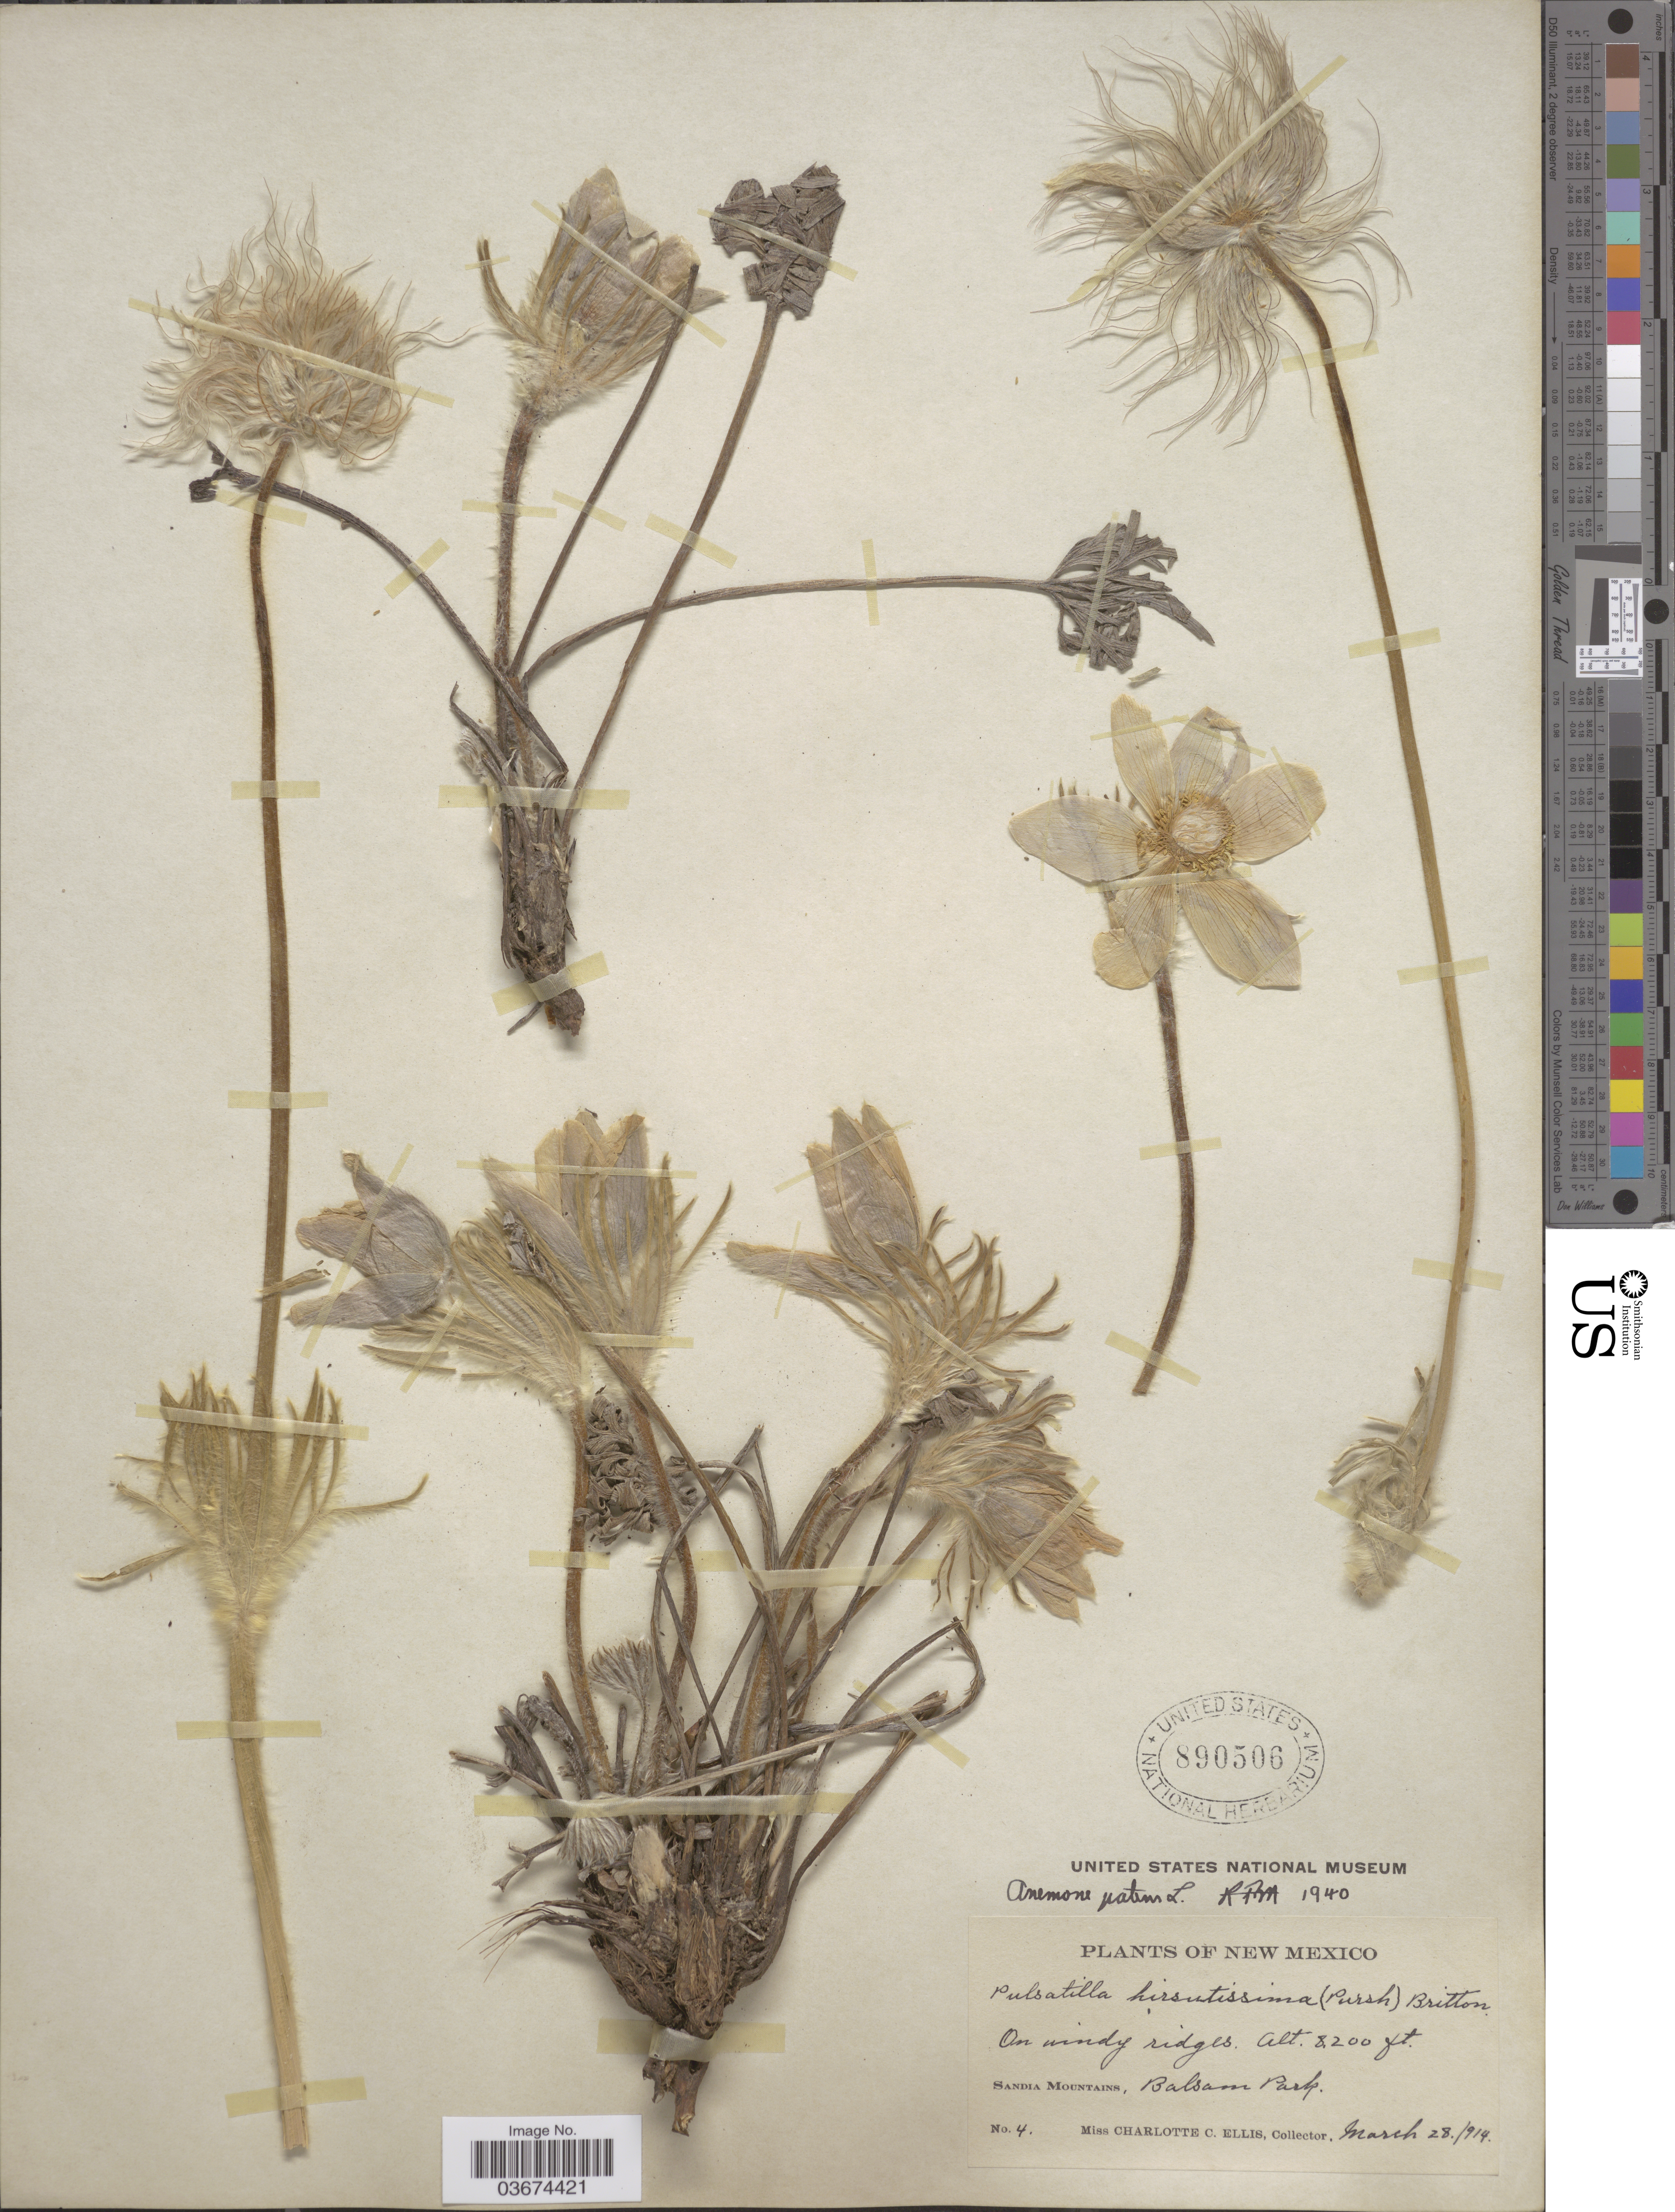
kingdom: Plantae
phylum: Tracheophyta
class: Magnoliopsida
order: Ranunculales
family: Ranunculaceae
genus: Pulsatilla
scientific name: Pulsatilla nuttalliana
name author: (DC.) Bercht. & J. Presl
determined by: Strong, Mark T., (BOT), Smithsonian Institution - National Museum of Natural History (UNITED STATES)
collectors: C. C. Ellis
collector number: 4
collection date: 1914-03-28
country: United States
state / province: New Mexico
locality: Sandia Mountains, Balsam Park.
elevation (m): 2499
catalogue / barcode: US 890506